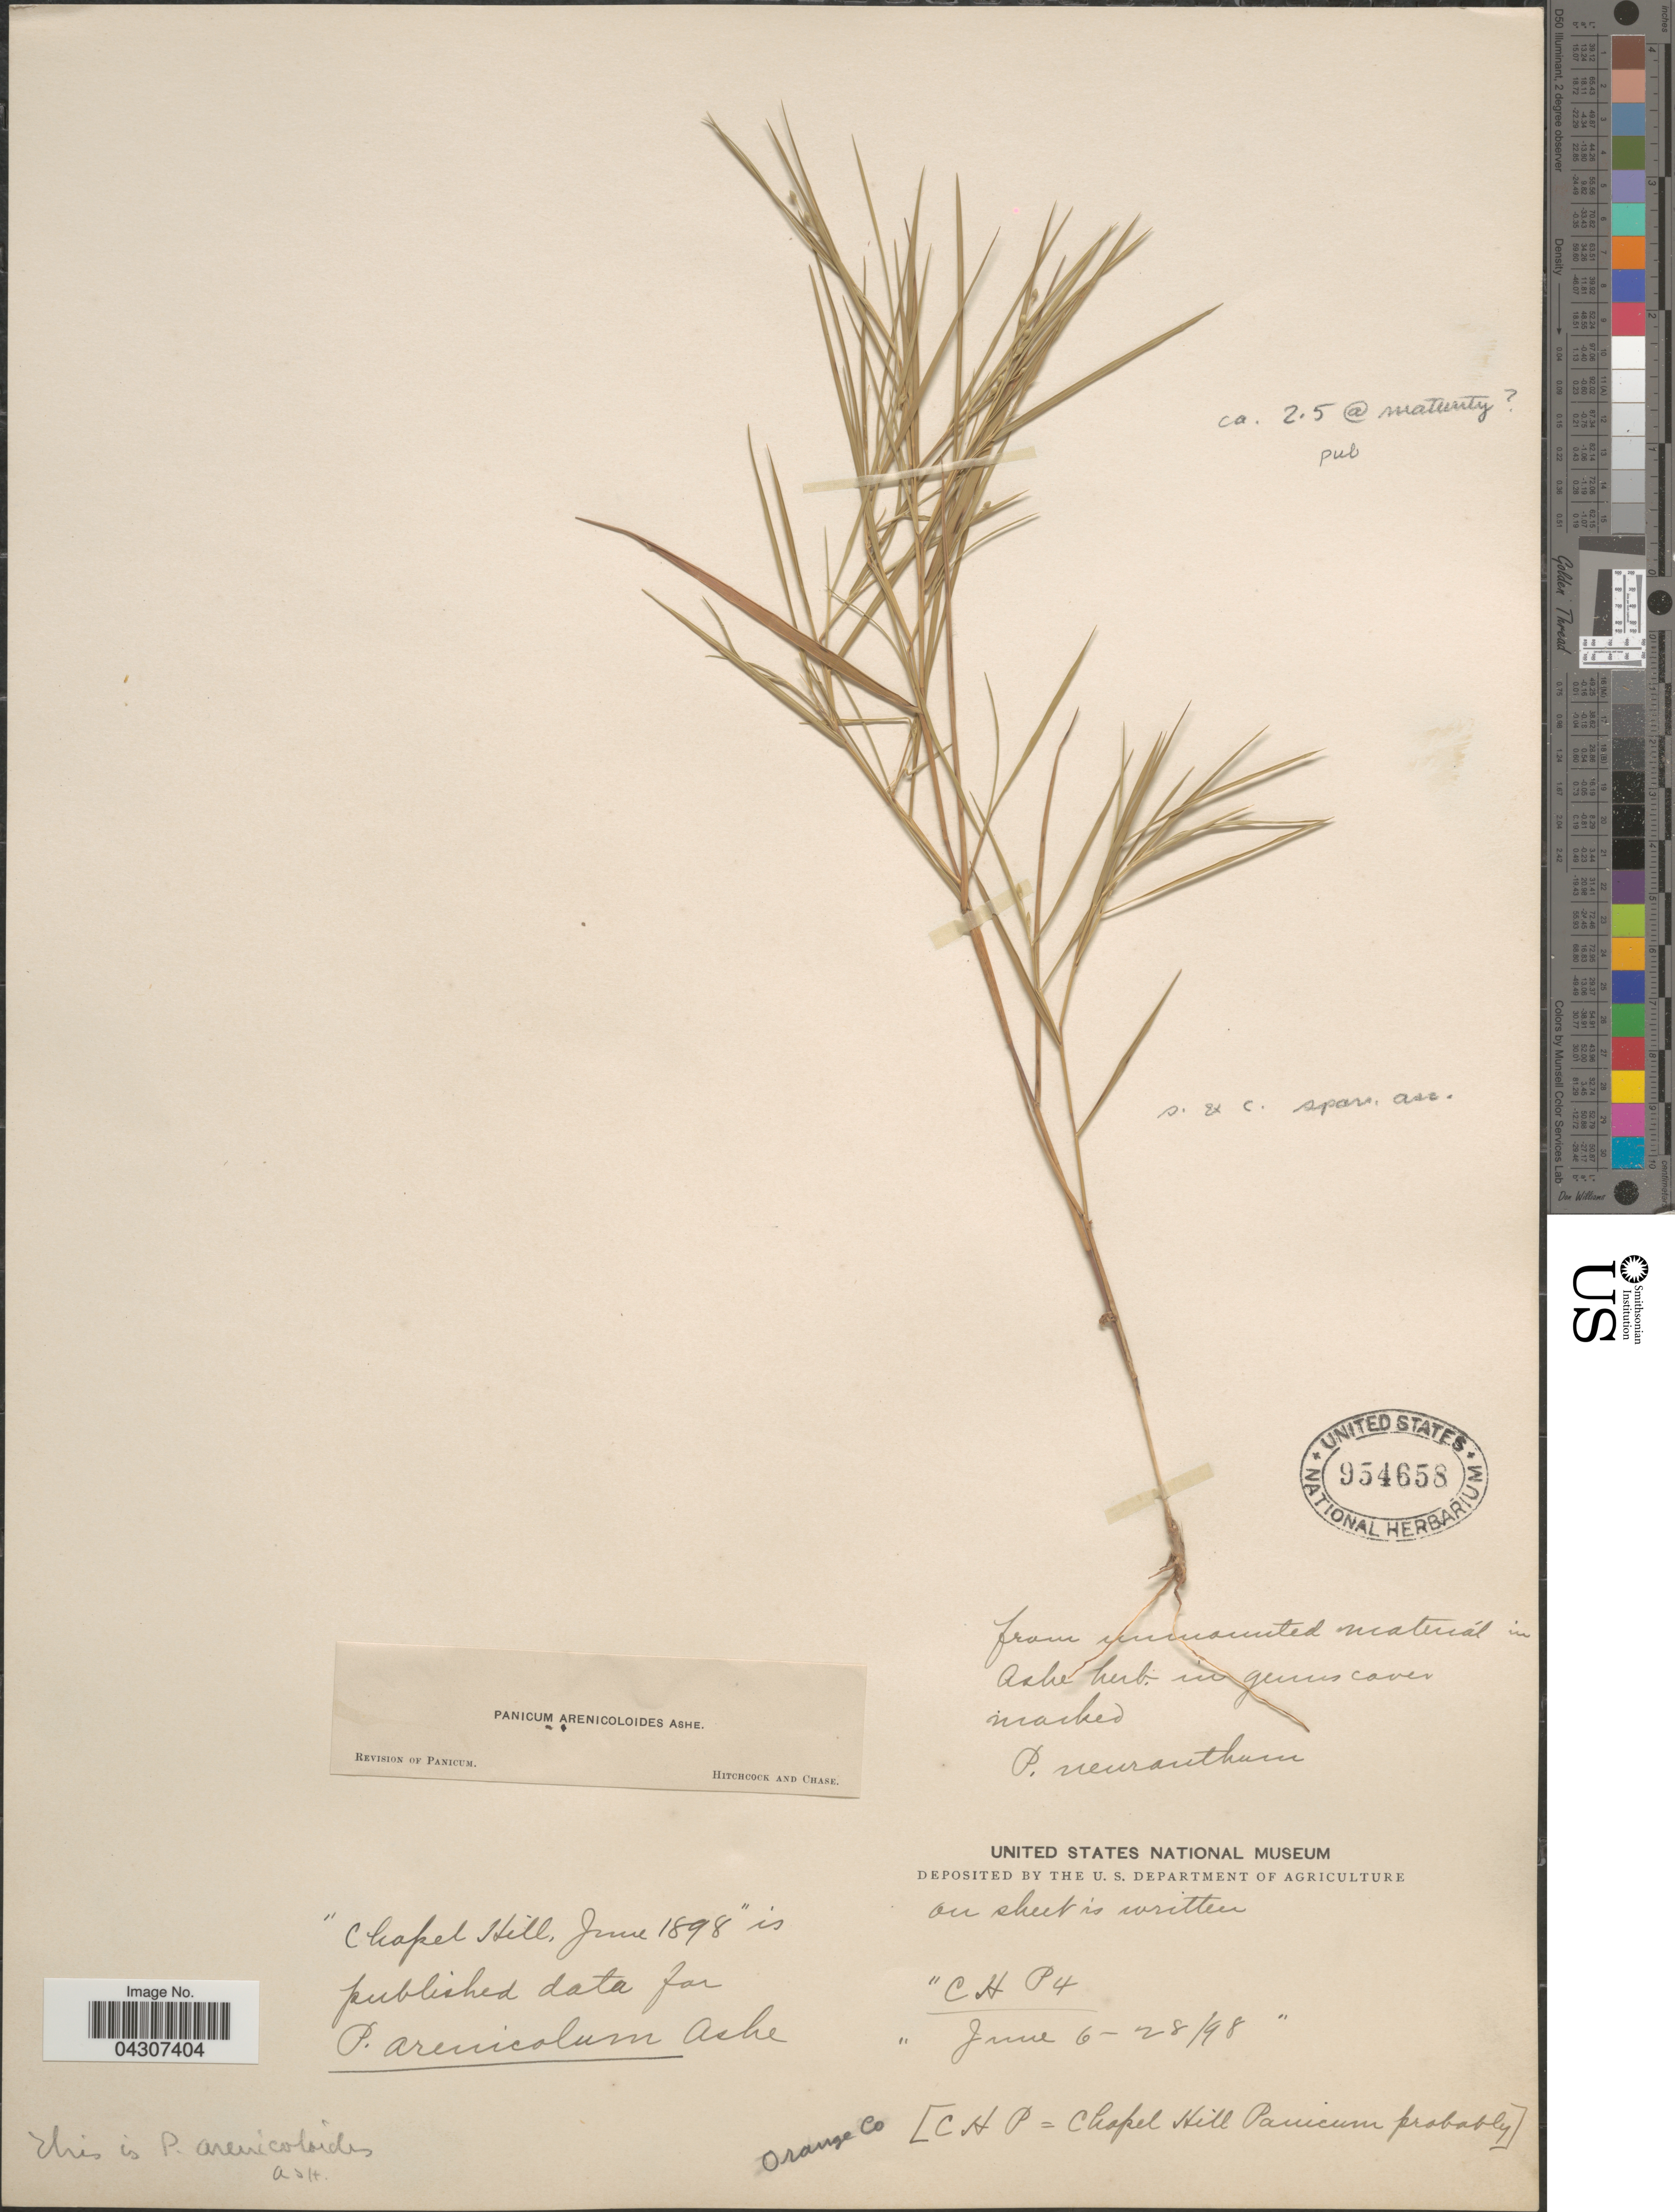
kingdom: Plantae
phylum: Tracheophyta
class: Liliopsida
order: Poales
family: Poaceae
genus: Dichanthelium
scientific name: Dichanthelium aciculare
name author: (Desv. ex Poir.) Gould & C.A. Clark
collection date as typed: Transcribed d/m/y: 6/6/98 to 28/6/98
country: United States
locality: Orange Co.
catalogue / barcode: US 934658